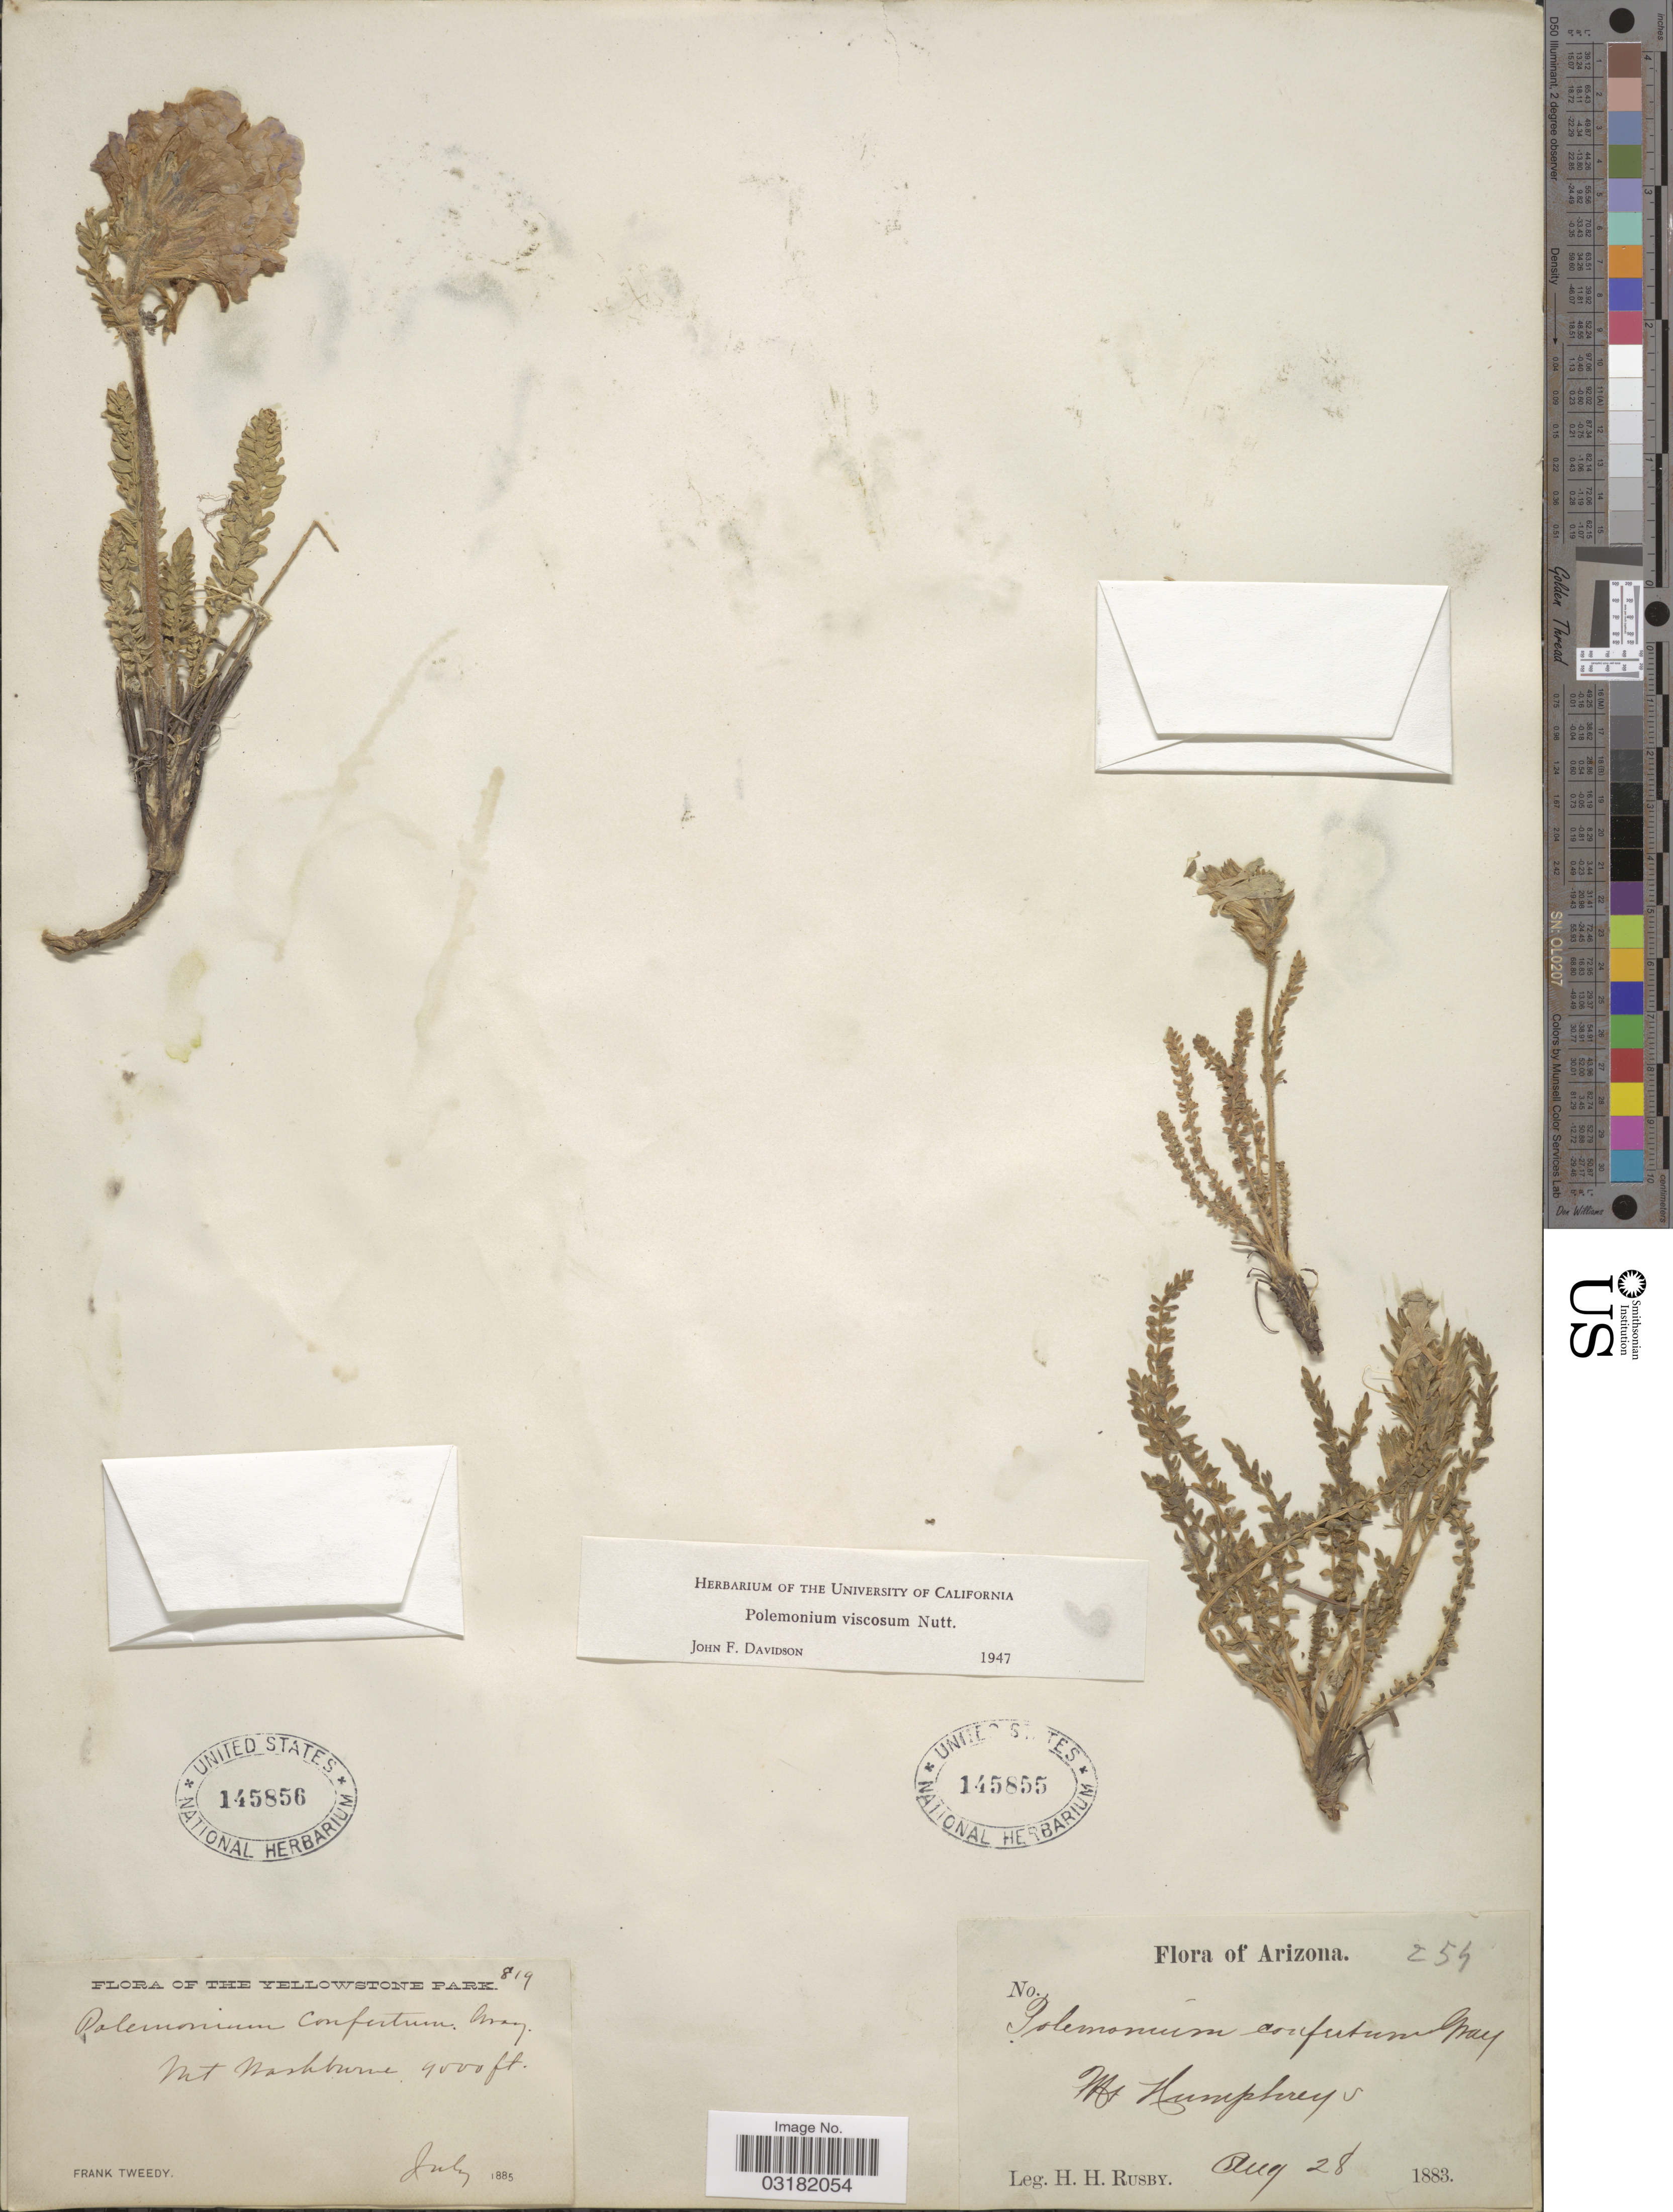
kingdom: Plantae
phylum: Tracheophyta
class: Magnoliopsida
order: Ericales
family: Polemoniaceae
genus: Polemonium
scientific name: Polemonium viscosum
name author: Nutt.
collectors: F. Tweedy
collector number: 819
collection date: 1885-07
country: United States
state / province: Wyoming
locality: The Yellowstone Park, Mt Washburn.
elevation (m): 2743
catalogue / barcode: US 145856